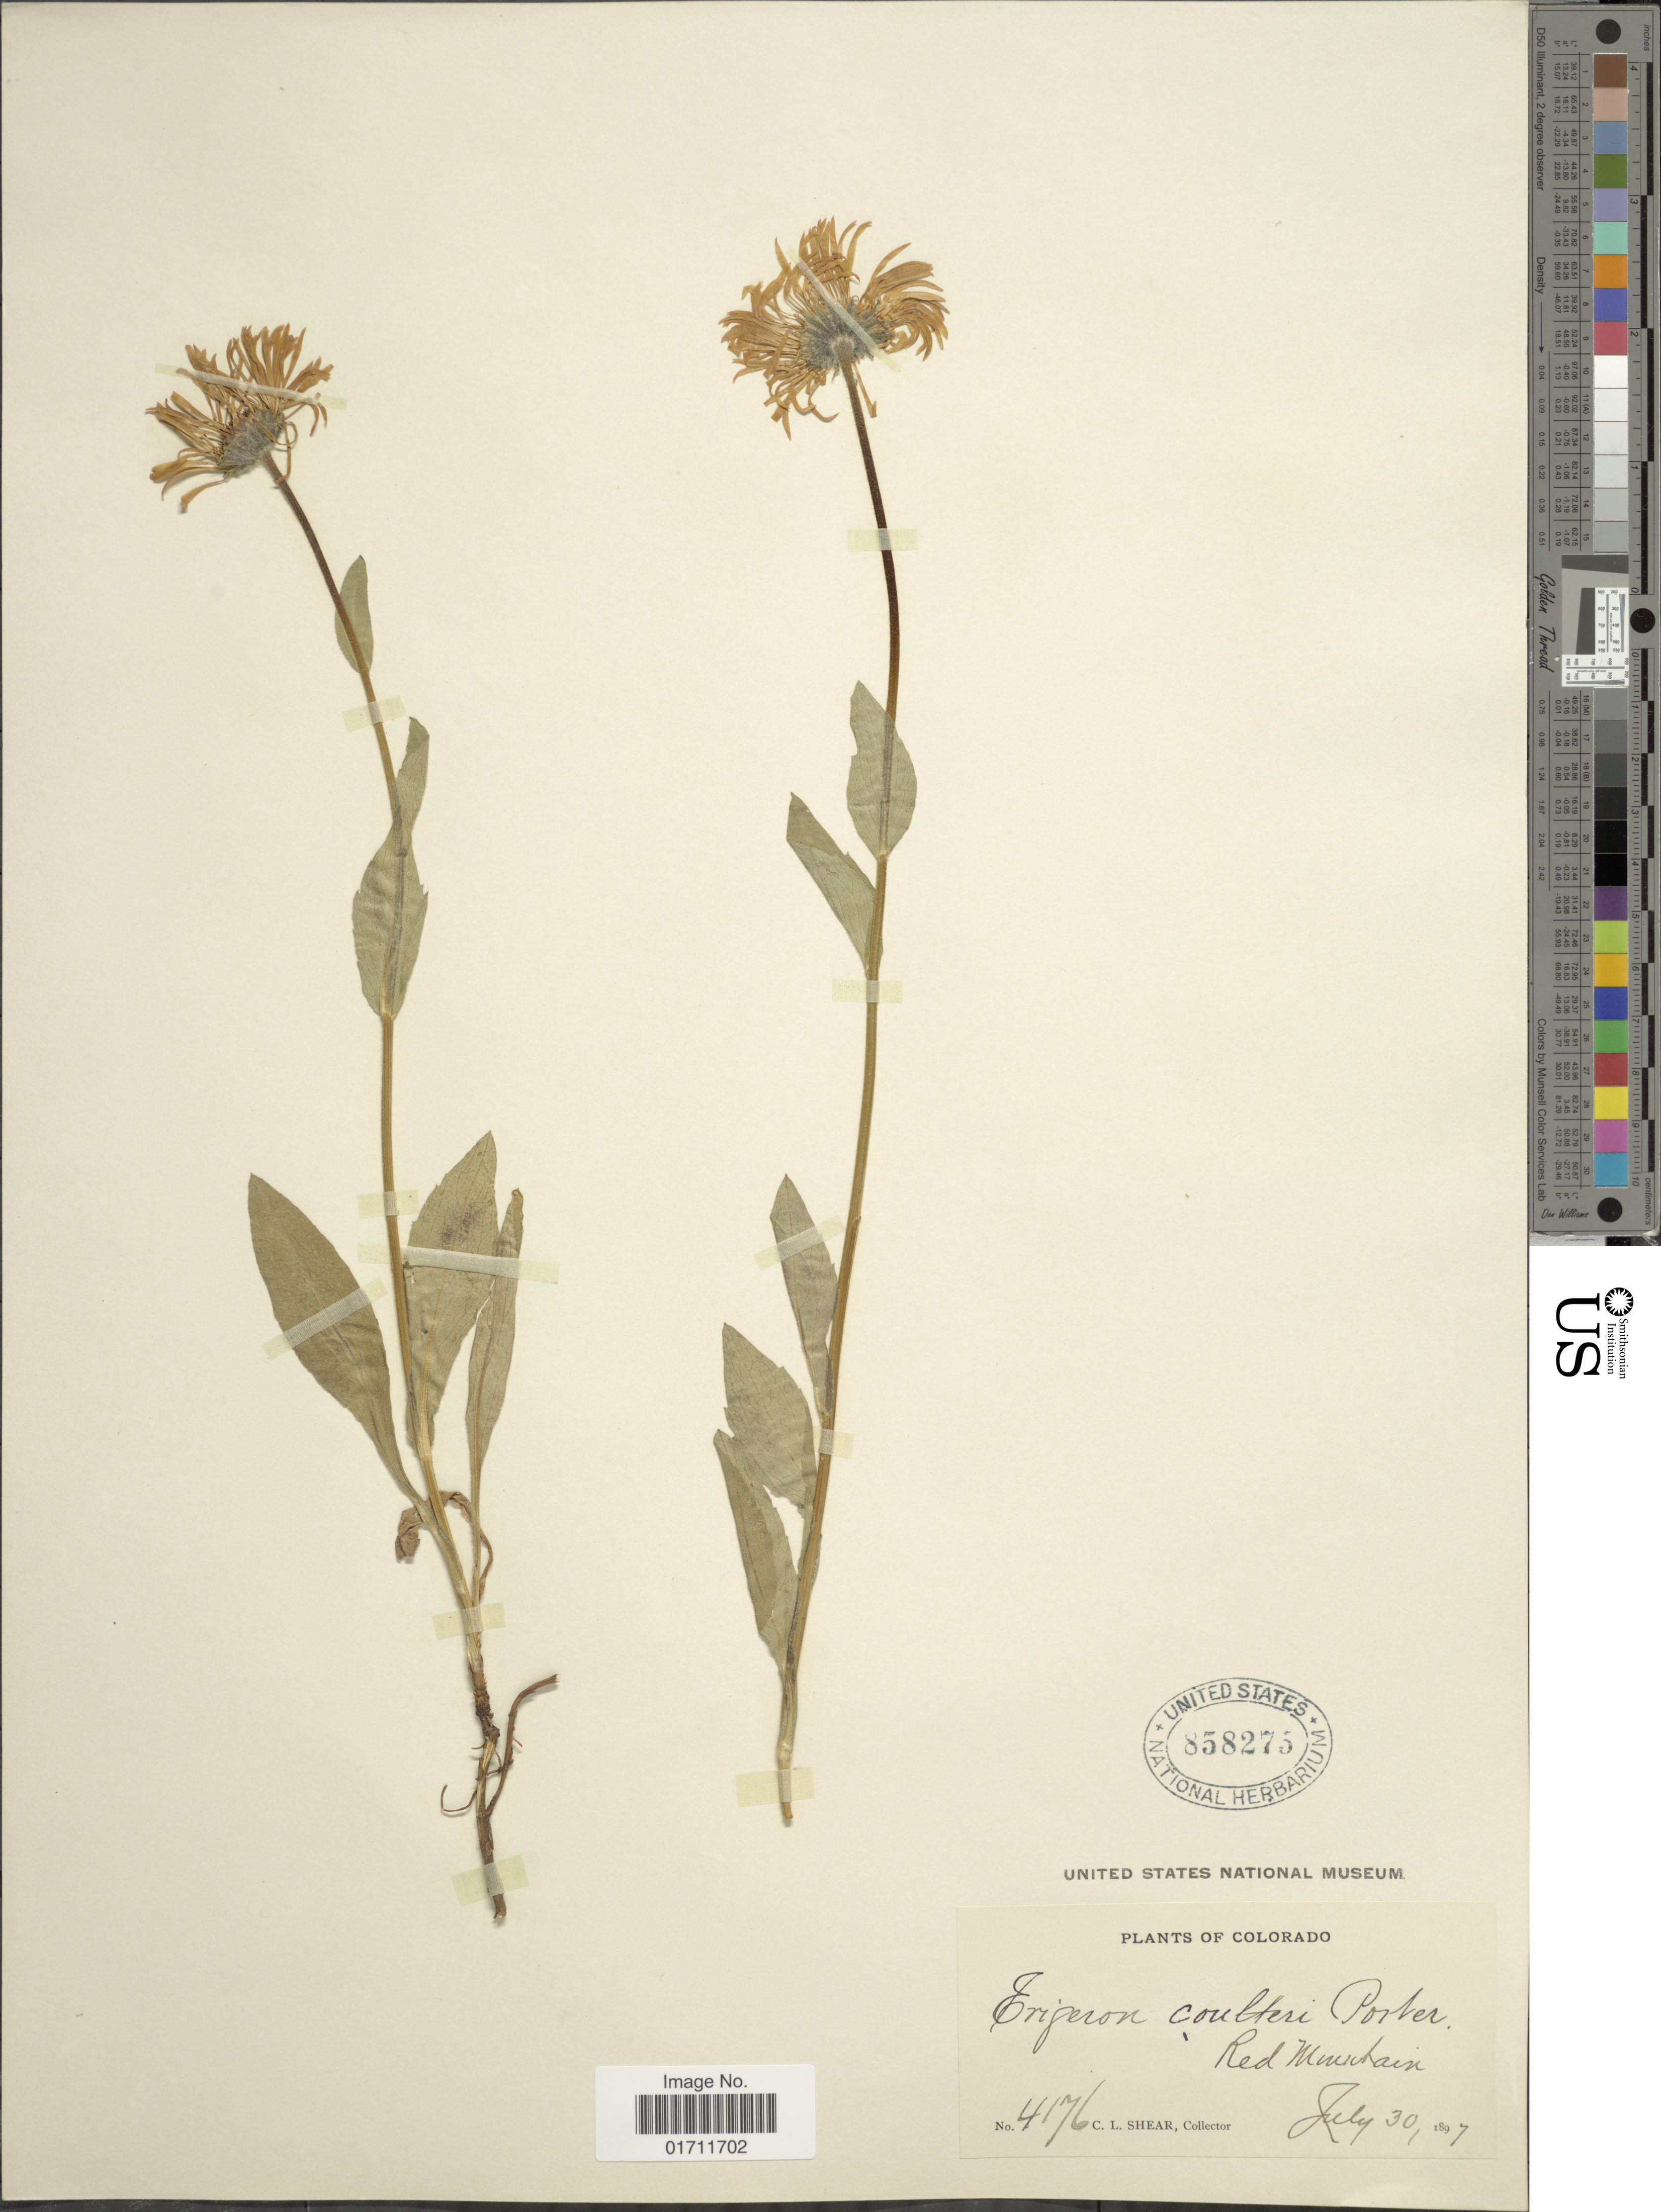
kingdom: Plantae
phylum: Tracheophyta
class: Magnoliopsida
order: Asterales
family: Asteraceae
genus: Erigeron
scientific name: Erigeron coulteri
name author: Porter in Porter & J.M. Coult.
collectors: C. L. Shear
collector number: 4176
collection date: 1897-07-30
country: United States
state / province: Colorado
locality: Red Mountain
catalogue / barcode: US 858275